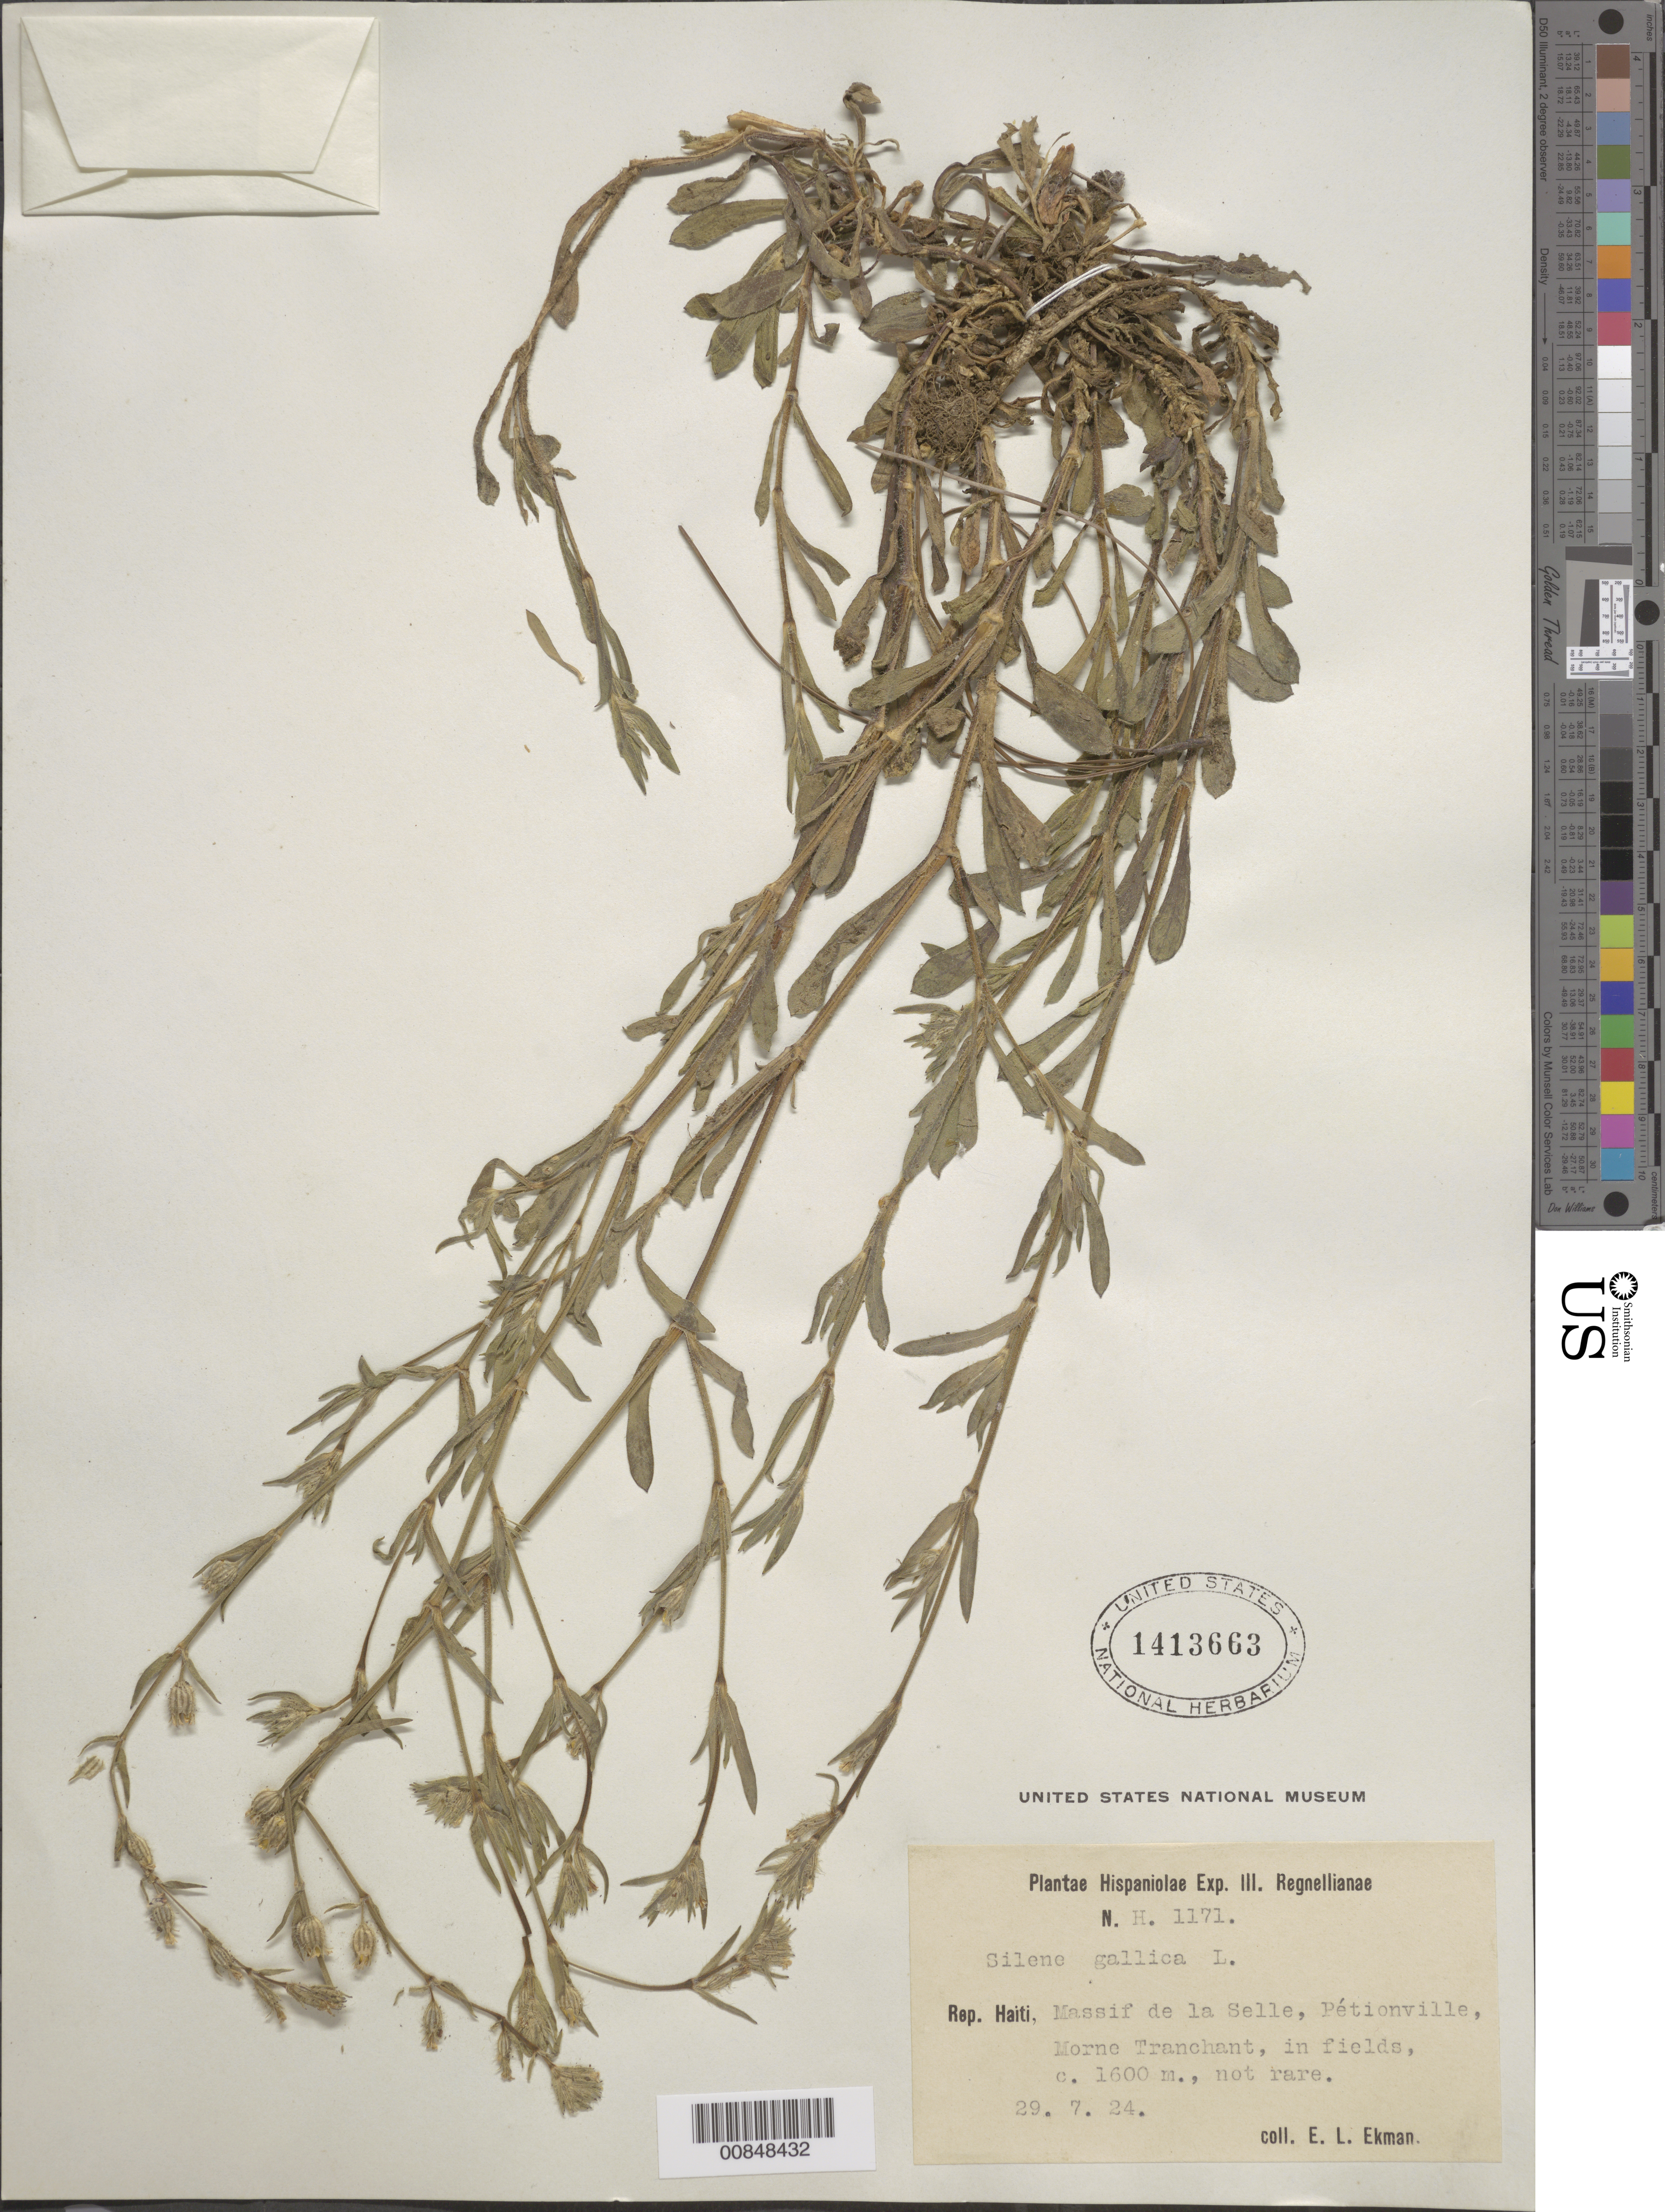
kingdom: Plantae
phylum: Tracheophyta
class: Magnoliopsida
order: Caryophyllales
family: Caryophyllaceae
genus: Silene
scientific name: Silene anglica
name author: L.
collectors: E. L. Ekman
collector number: H 1171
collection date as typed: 29 Jul 1924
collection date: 1924-07-29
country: Haiti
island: Hispaniola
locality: Massif de la Selle, Pétionville, Morne Tranchant.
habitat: In fields.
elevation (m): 1600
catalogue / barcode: US 1413663